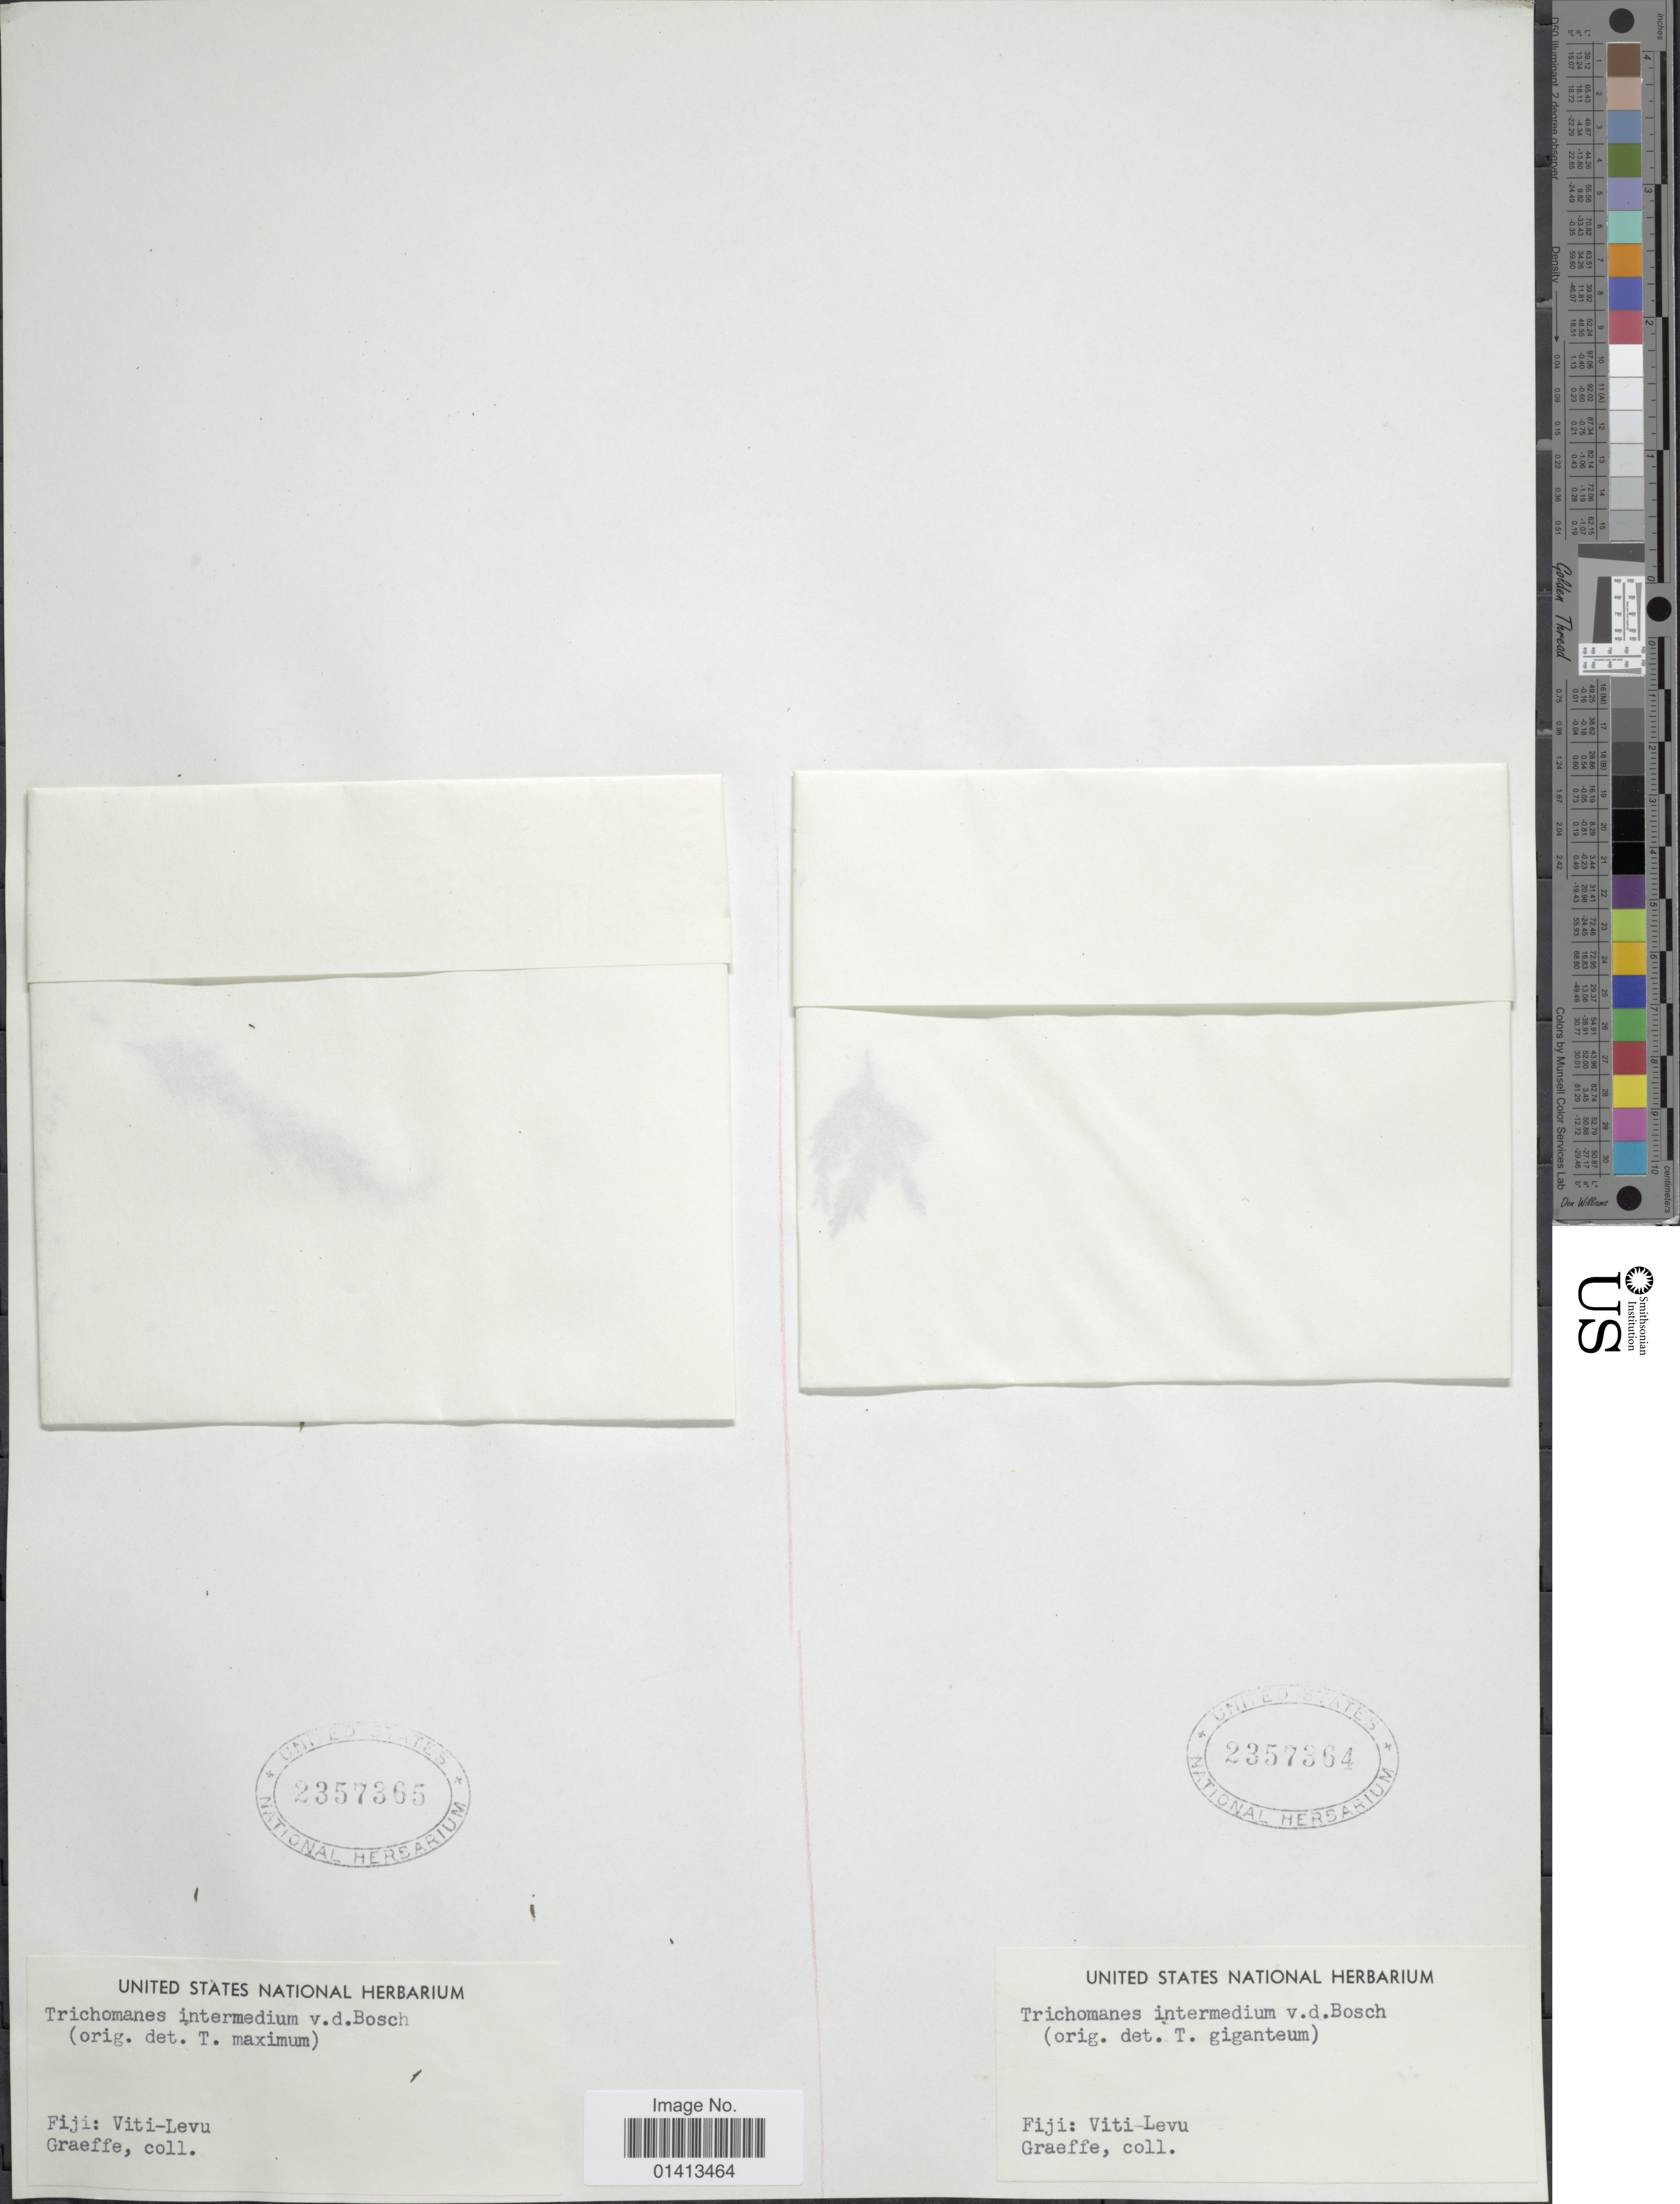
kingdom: Plantae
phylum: Tracheophyta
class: Polypodiopsida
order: Hymenophyllales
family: Hymenophyllaceae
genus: Crepidomanes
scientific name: Crepidomanes intermedium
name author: (Bosch) Ebihara & K. Iwats.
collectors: Graeffe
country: Fiji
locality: Viti Levu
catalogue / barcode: US 2357365